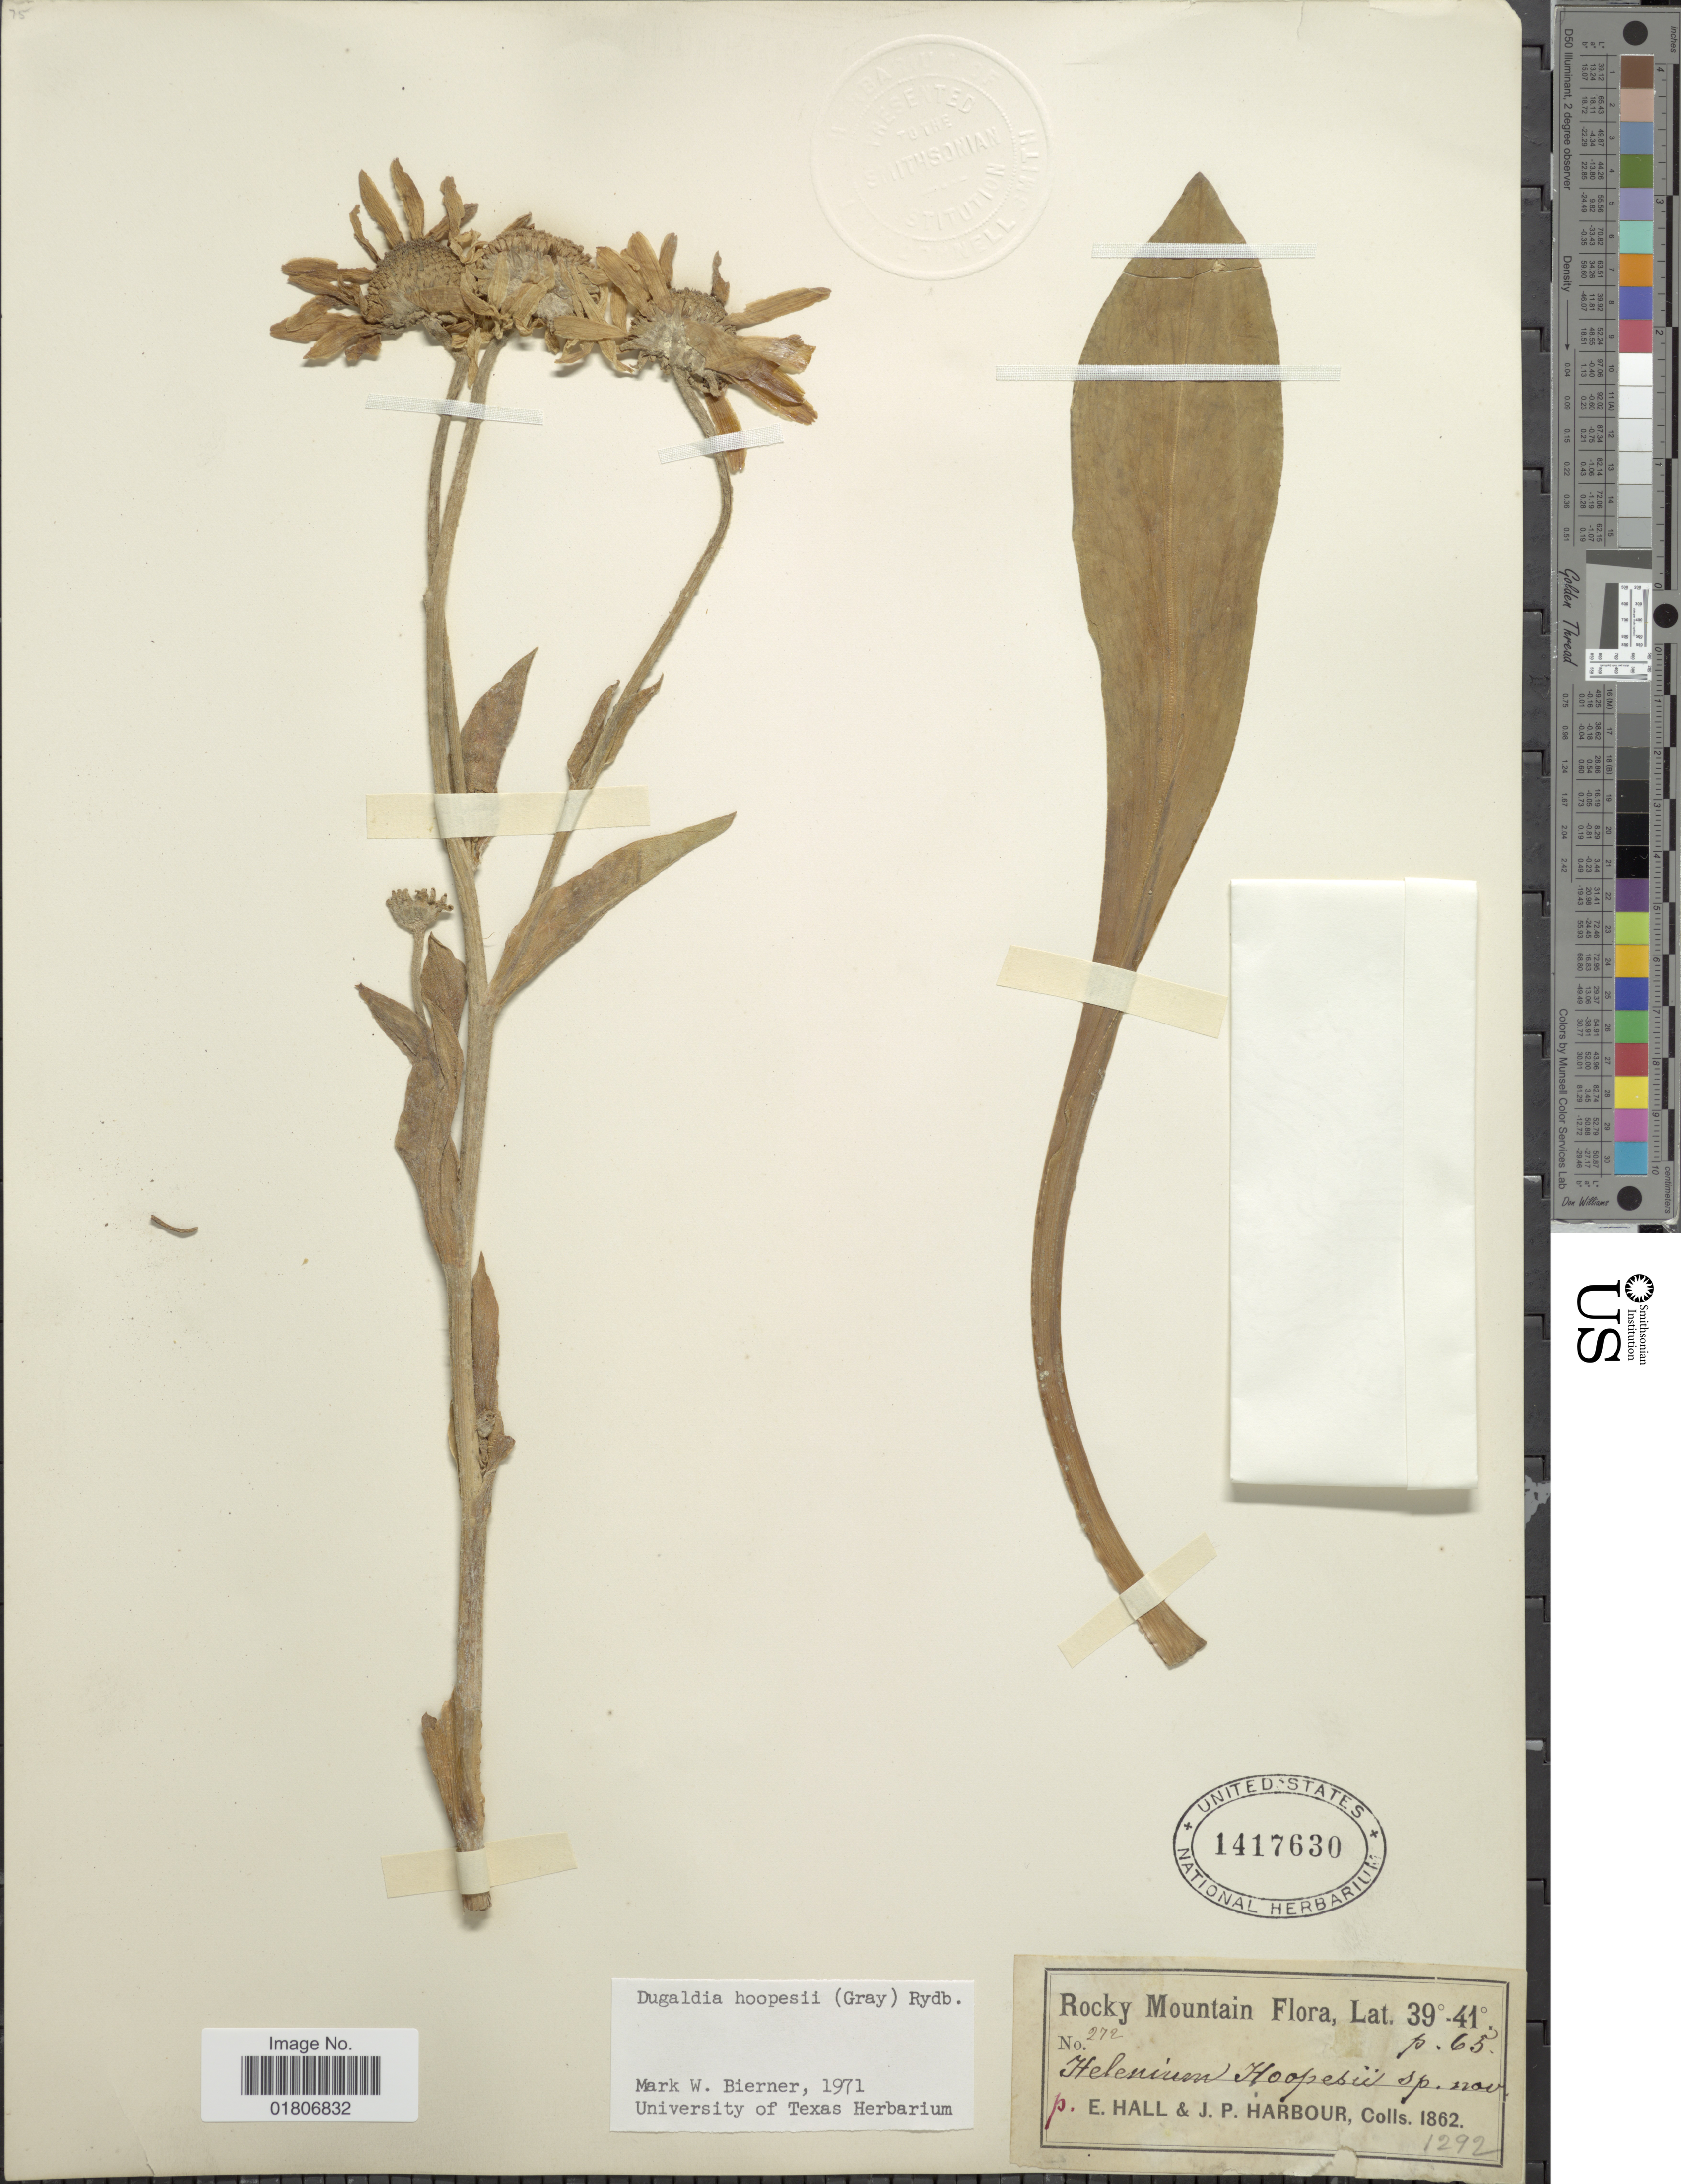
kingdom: Plantae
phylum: Tracheophyta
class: Magnoliopsida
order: Asterales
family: Asteraceae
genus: Dugaldia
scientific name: Dugaldia hoopesii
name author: (A. Gray) Rydb.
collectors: E. Hall & J. Harbour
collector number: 272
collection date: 1862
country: United States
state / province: Colorado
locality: Rocky Mtns.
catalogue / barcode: US 1417630